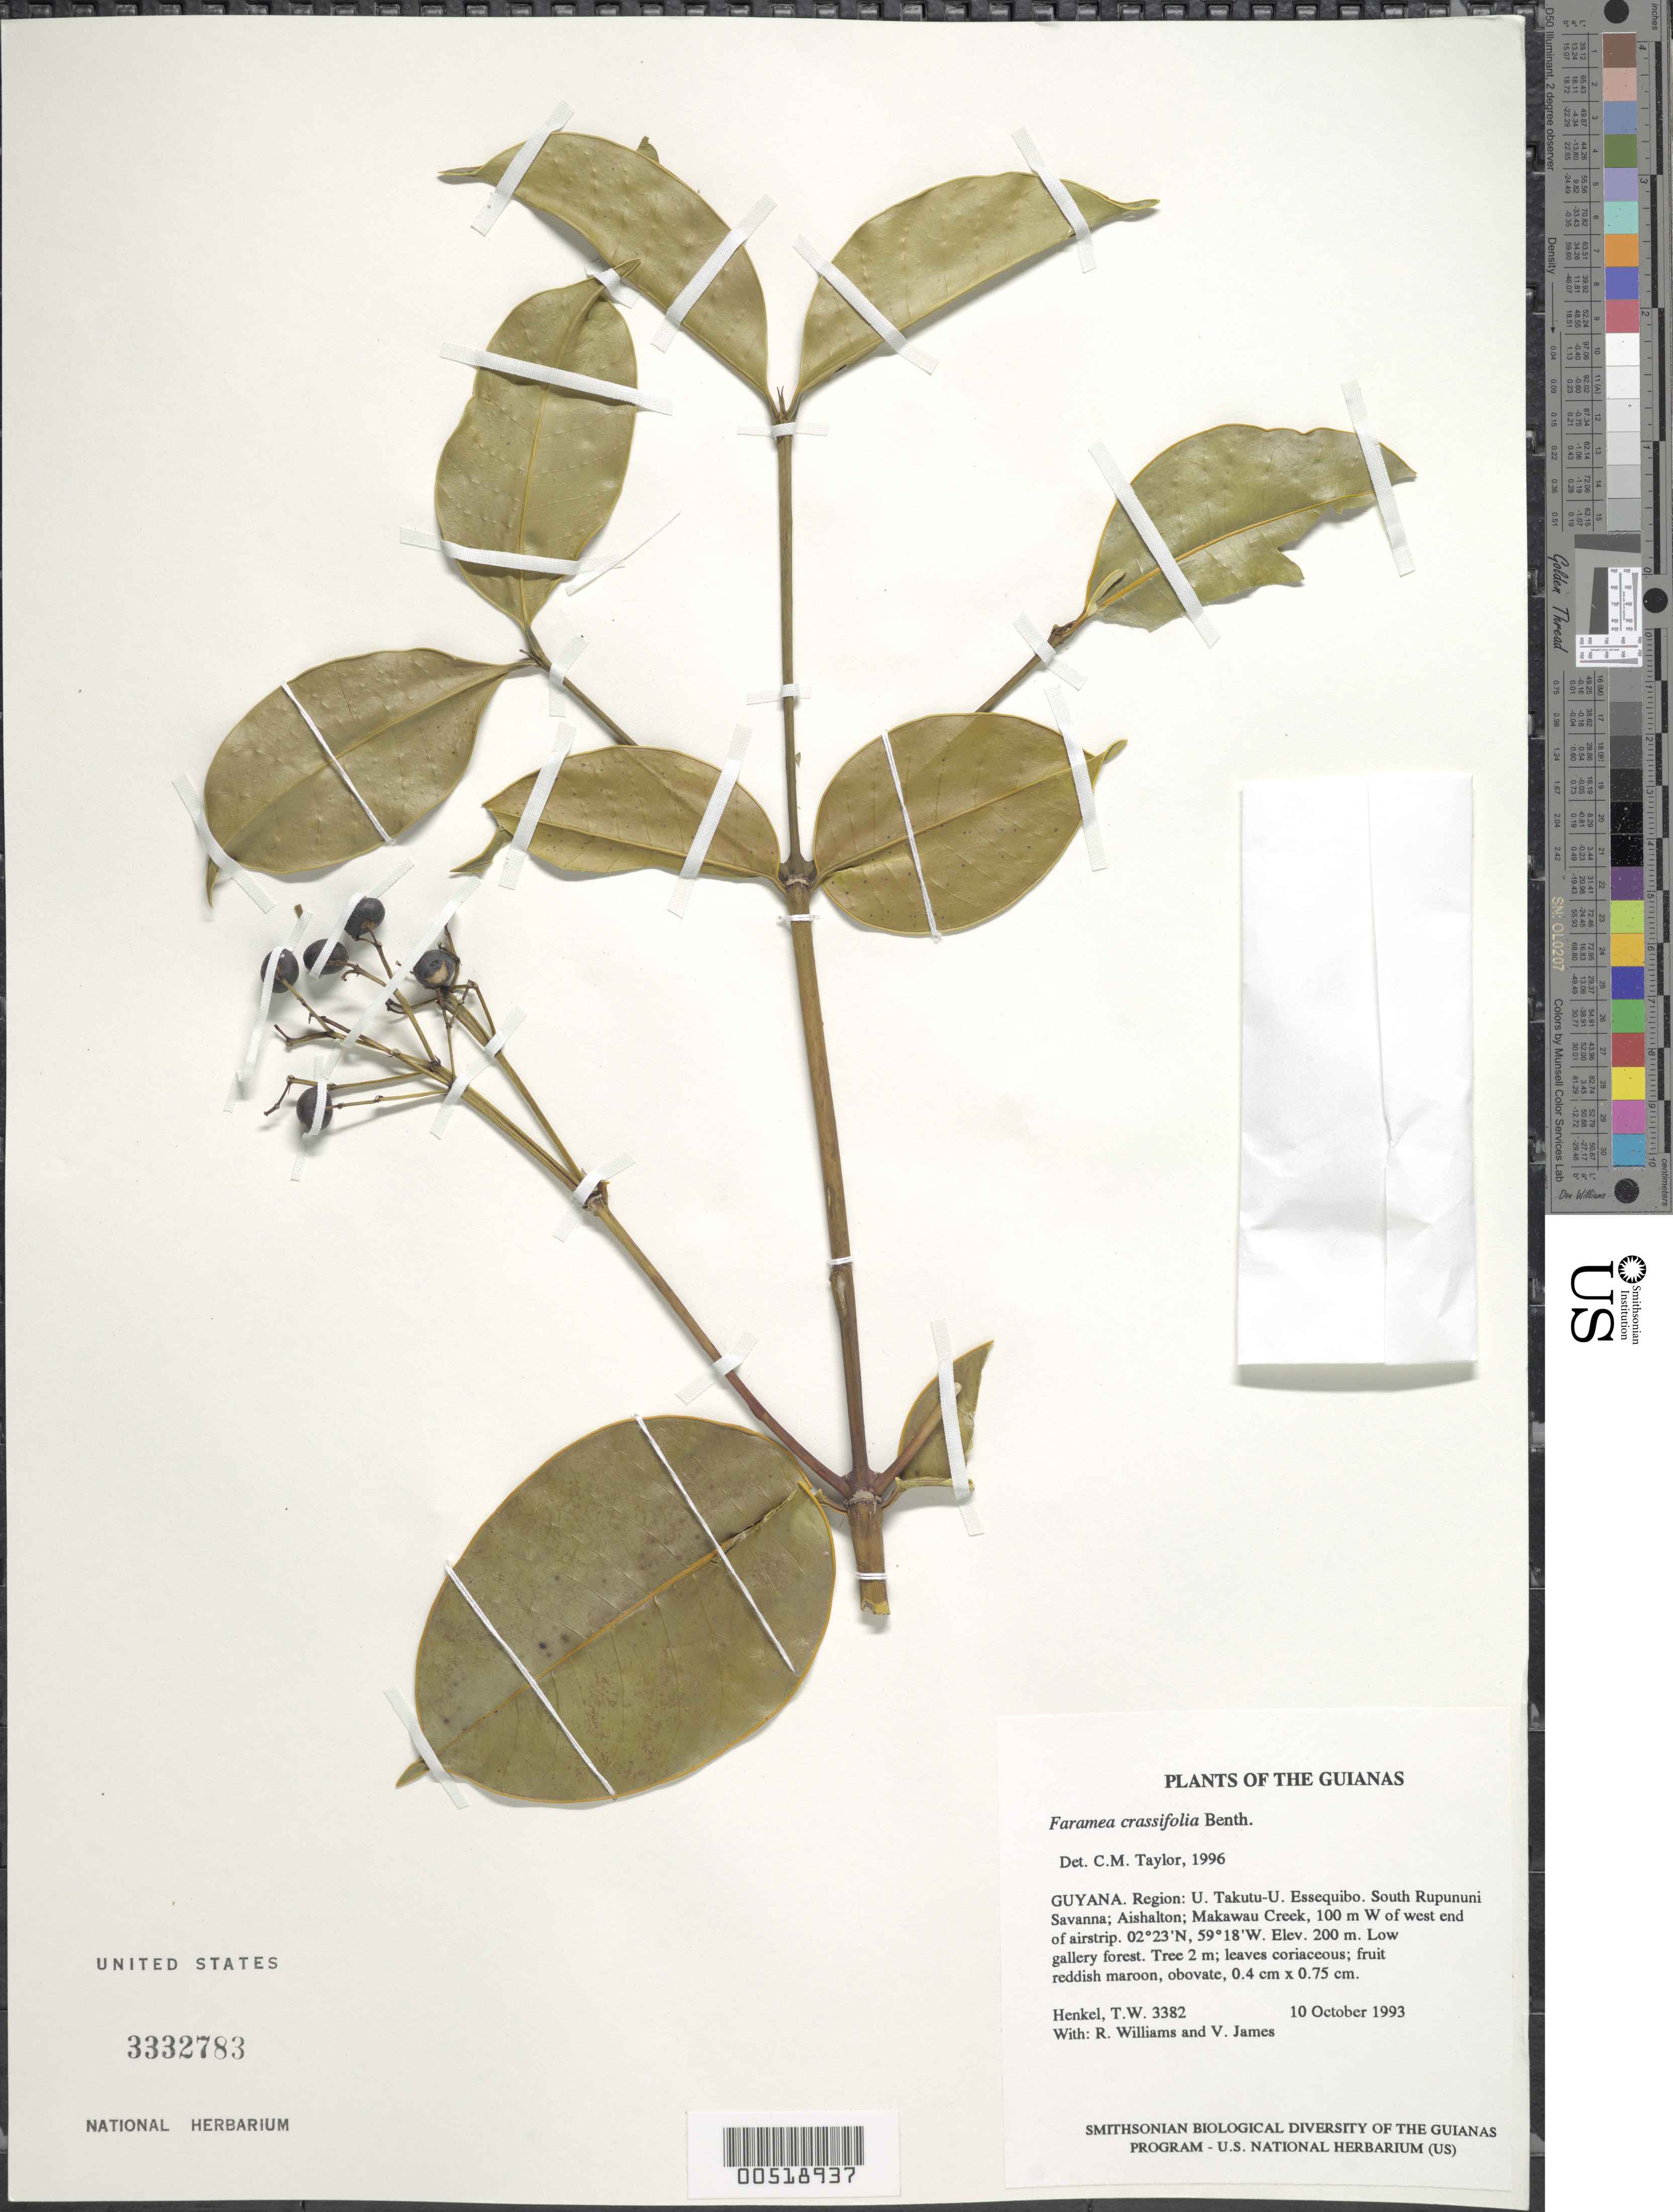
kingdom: Plantae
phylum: Tracheophyta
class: Magnoliopsida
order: Gentianales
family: Rubiaceae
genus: Faramea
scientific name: Faramea crassifolia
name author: Benth.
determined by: Taylor, Charlotte M.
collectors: T. Henkel, R. Williams & V. James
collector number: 3382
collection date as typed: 10 October 1993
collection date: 1993-10-10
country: Guyana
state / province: U. Takutu-U. Essequibo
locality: South Rupununi Savanna; Aishalton; Makawau Creek, 100 m W of west end of airstrip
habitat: Low gallery forest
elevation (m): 200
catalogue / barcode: US 3332783